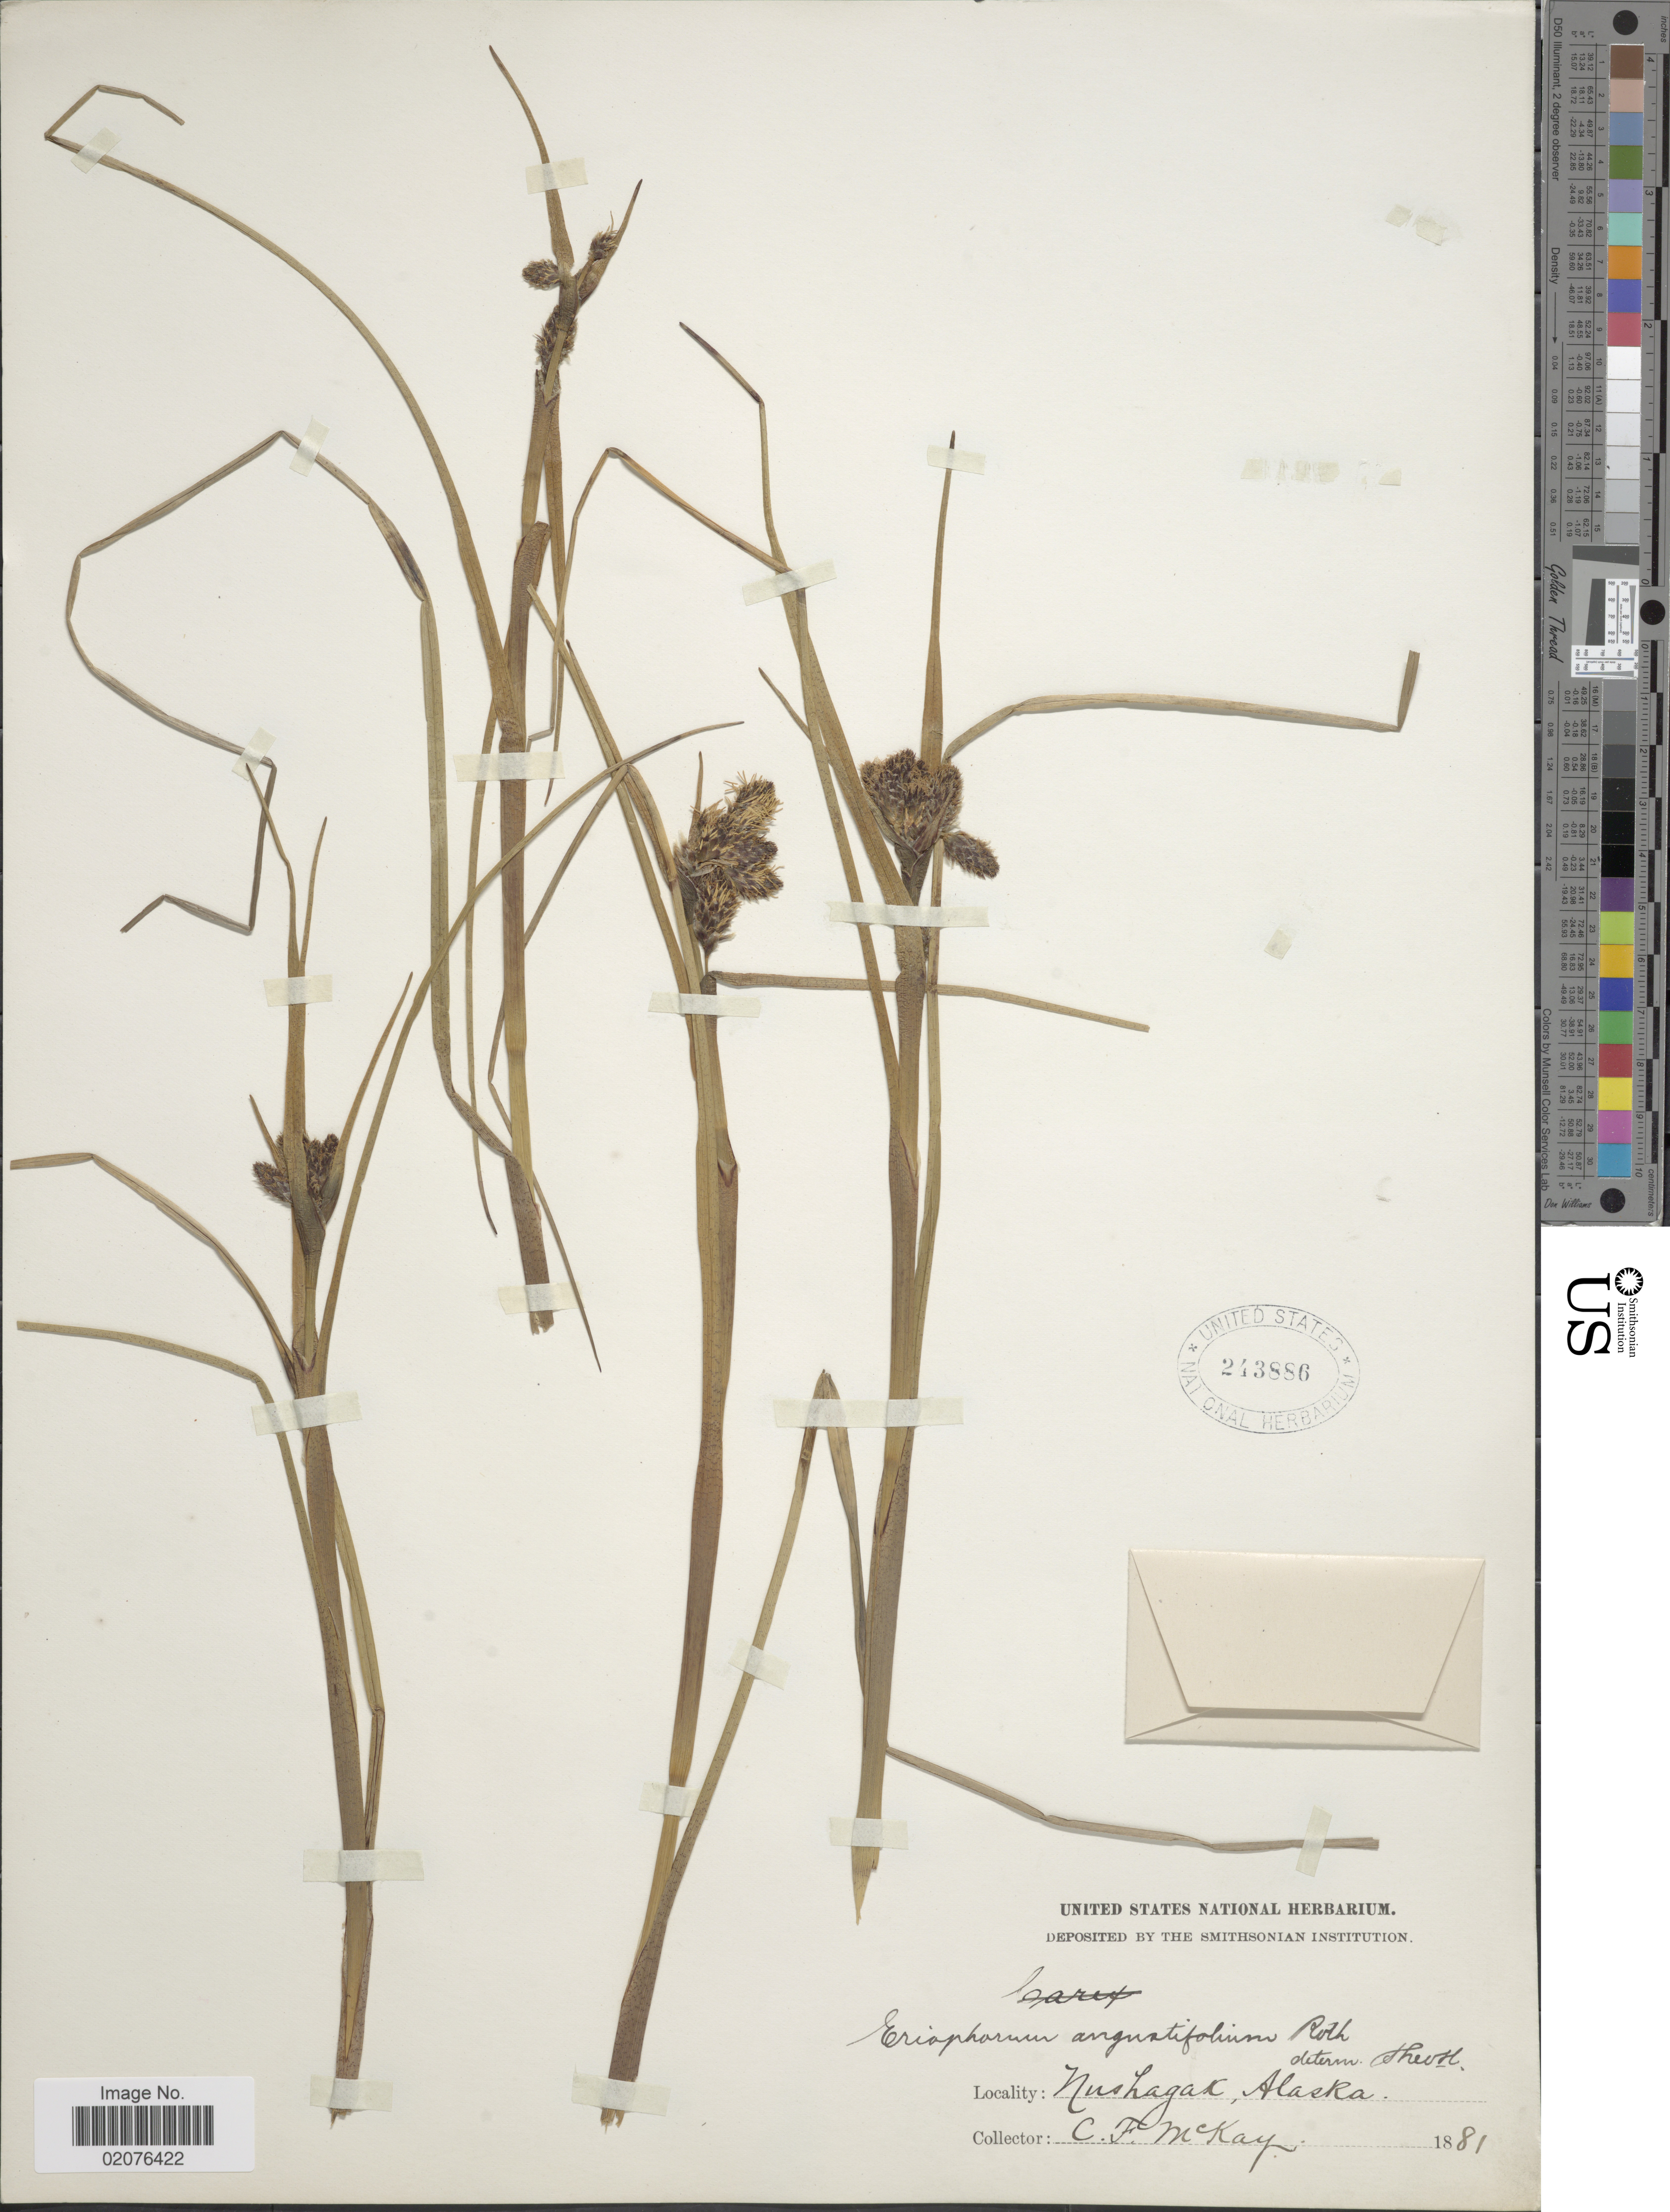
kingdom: Plantae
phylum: Tracheophyta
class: Liliopsida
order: Poales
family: Cyperaceae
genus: Eriophorum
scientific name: Eriophorum angustifolium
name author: Honck.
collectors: C. McKay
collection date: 1881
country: United States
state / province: Alaska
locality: Nushagak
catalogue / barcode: US 243886